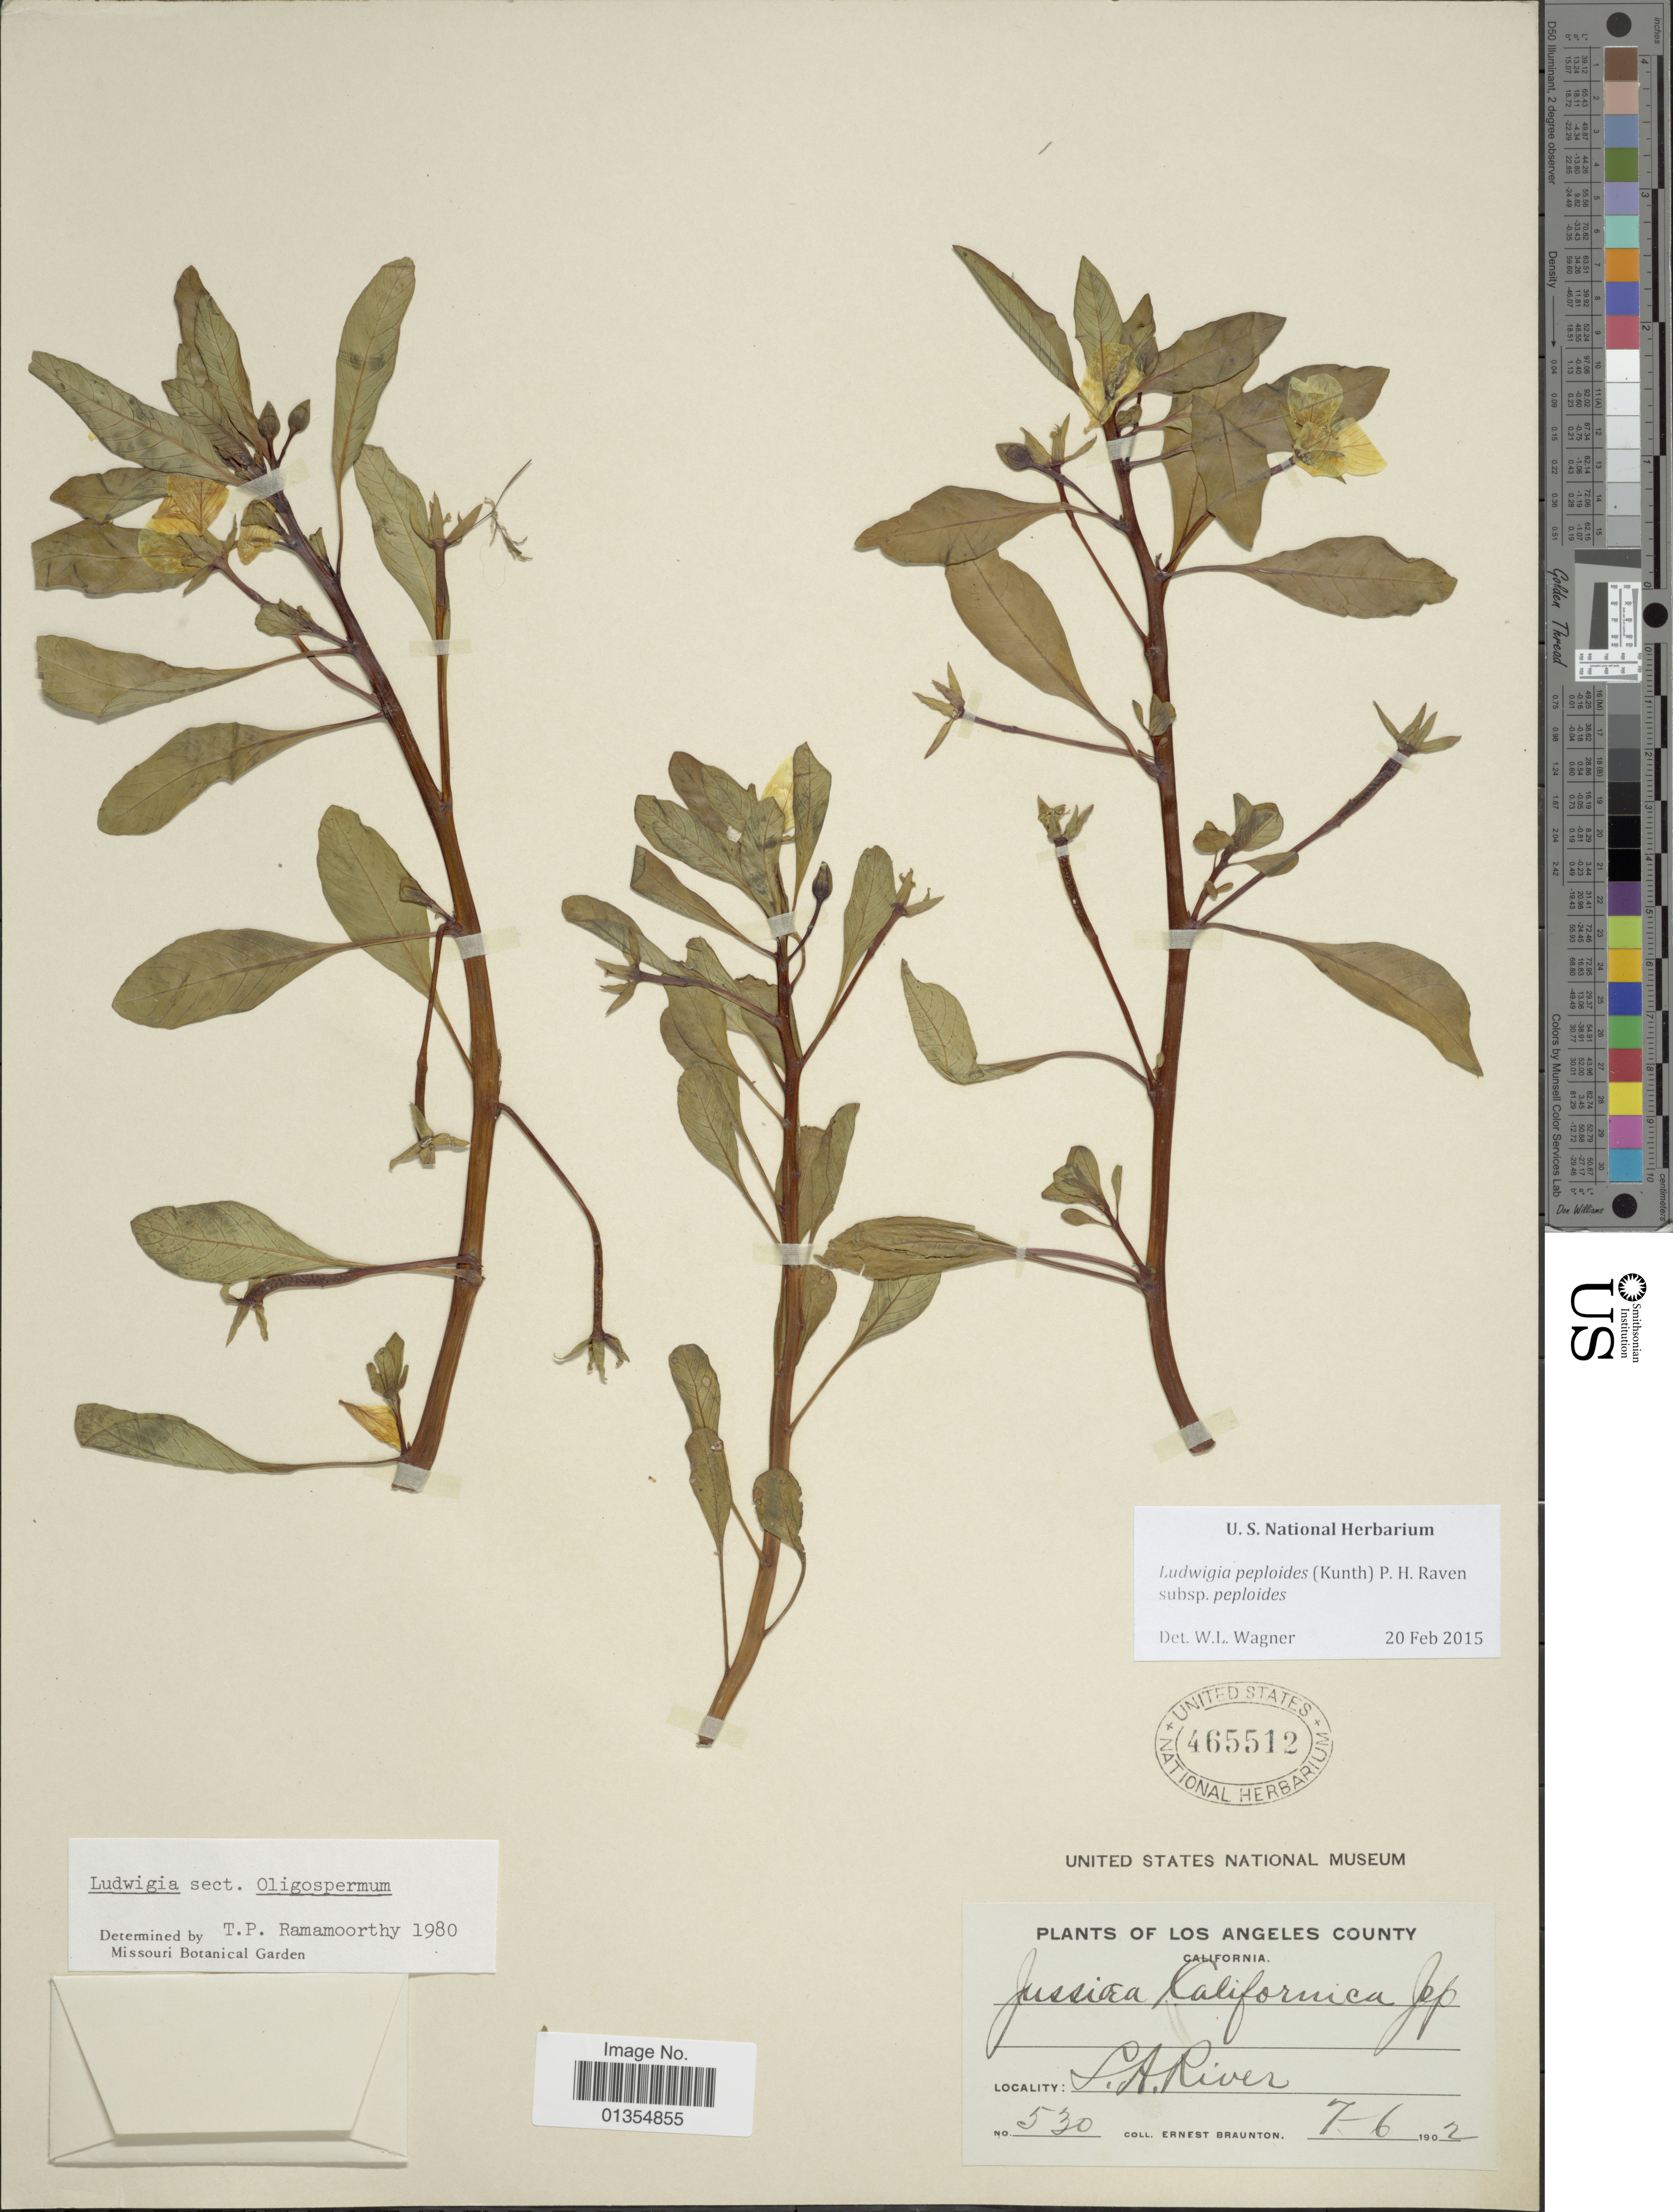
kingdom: Plantae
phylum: Tracheophyta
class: Magnoliopsida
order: Myrtales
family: Onagraceae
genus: Ludwigia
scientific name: Ludwigia peploides subsp. peploides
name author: (Kunth) P.H. Raven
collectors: E. Braunton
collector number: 530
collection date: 1902-06-07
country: United States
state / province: California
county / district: Los Angeles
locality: Los Angeles County, L.A. River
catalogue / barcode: US 465512